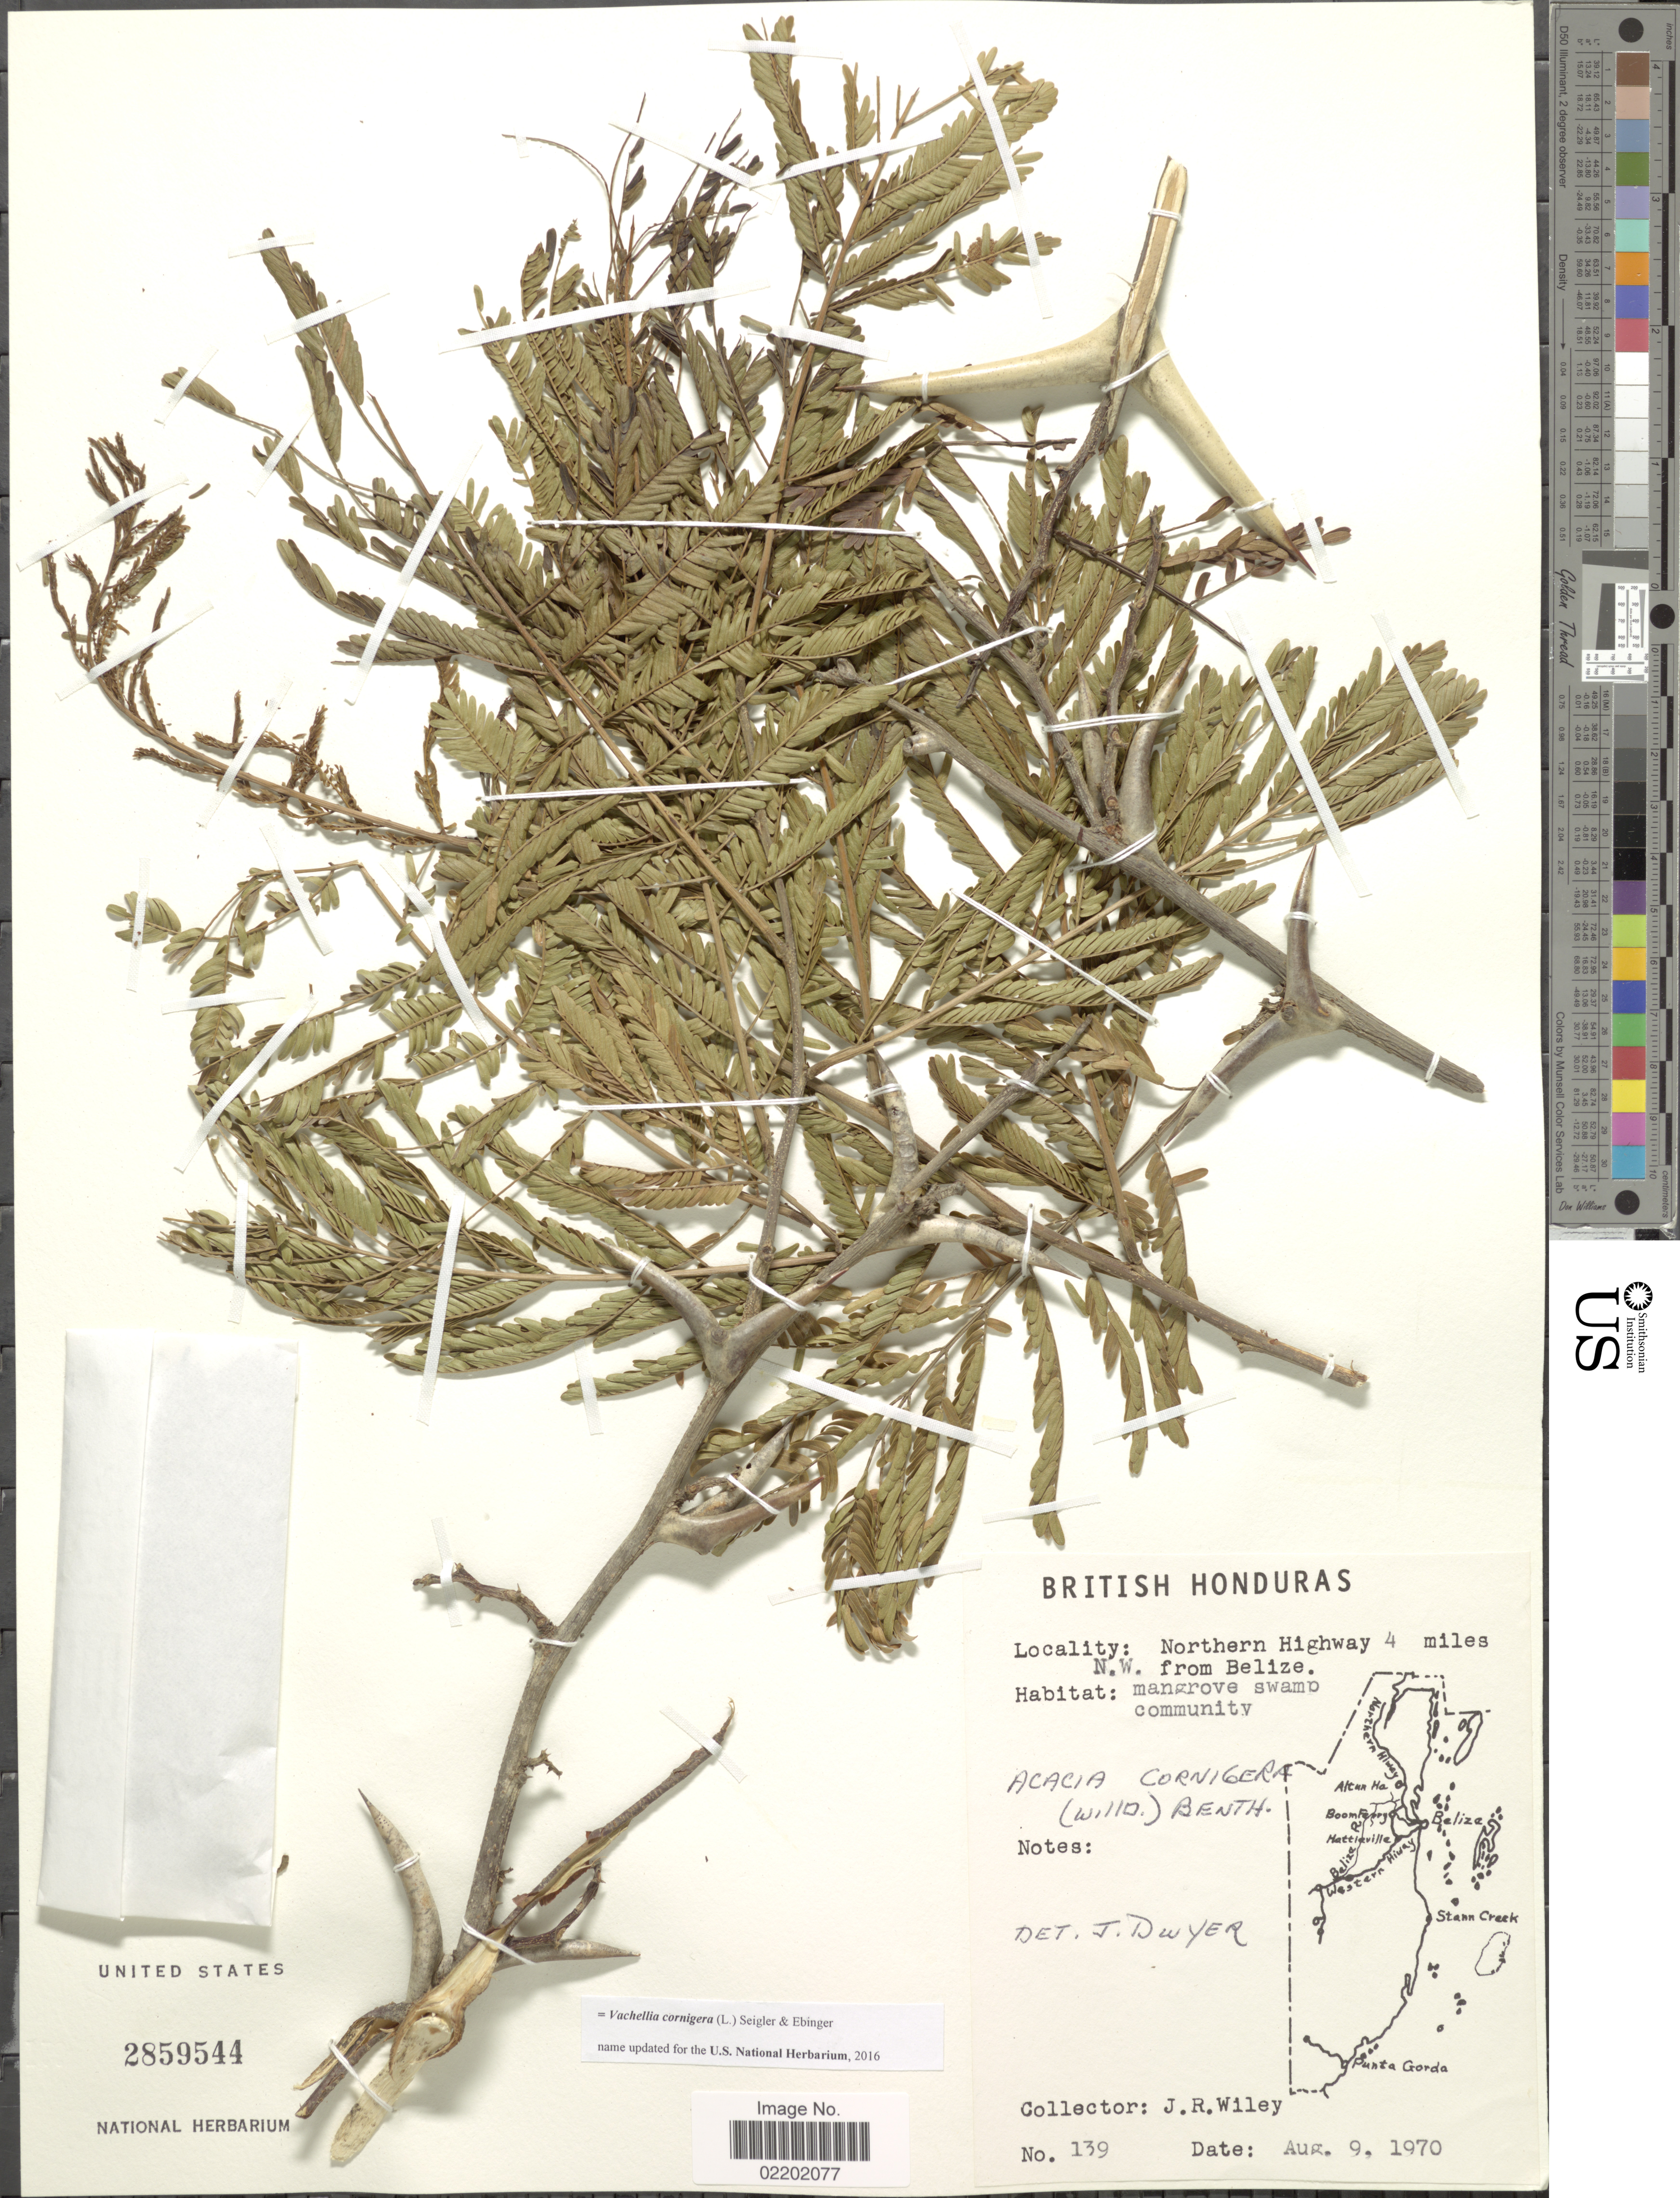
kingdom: Plantae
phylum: Tracheophyta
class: Magnoliopsida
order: Fabales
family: Fabaceae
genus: Vachellia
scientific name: Vachellia cornigera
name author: (L.) Seigler & Ebinger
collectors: J. Wiley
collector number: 139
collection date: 1970-08-09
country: Belize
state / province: Belize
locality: British Honduras, Northern Highway 4 miles N.W. from Belize, mangrove swamp community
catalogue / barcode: US 2859544